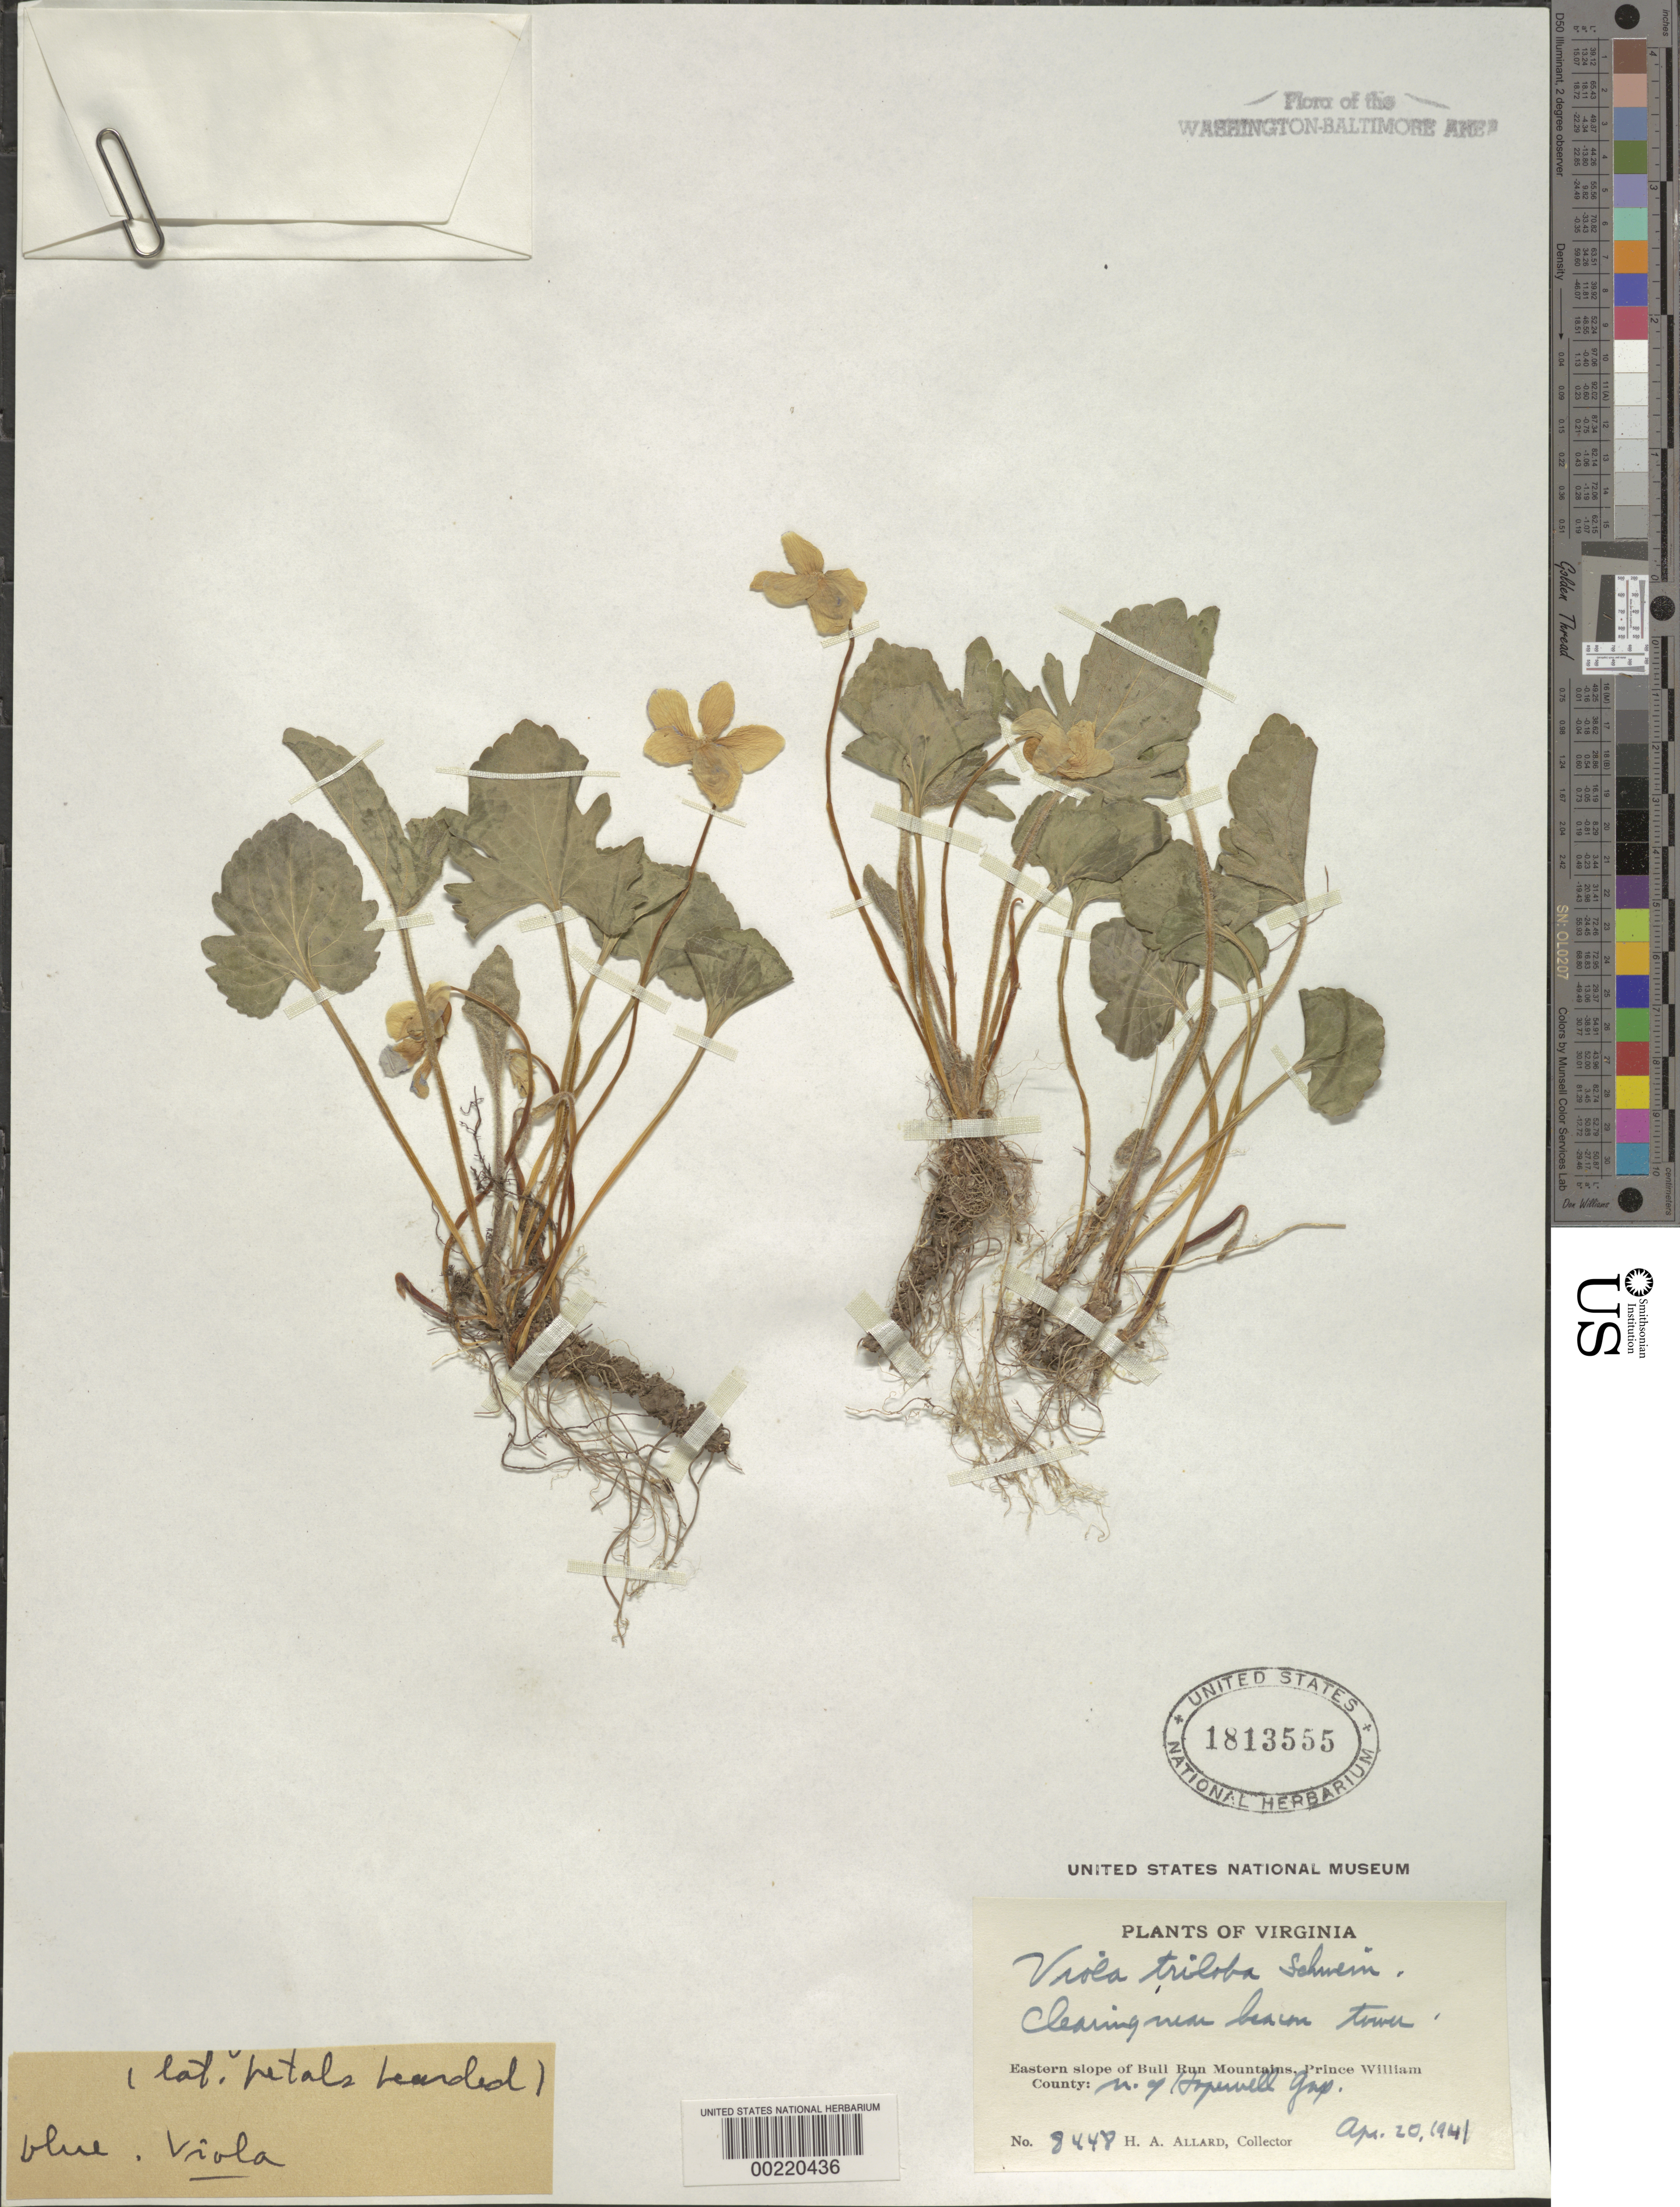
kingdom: Plantae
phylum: Tracheophyta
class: Magnoliopsida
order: Malpighiales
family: Violaceae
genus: Viola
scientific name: Viola palmata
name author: L.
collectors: H. A. Allard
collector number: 8448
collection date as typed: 20 Apr 1941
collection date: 1941-04-20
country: United States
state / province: Virginia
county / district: Prince William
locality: North of Hopewell Gap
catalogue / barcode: US 1813555